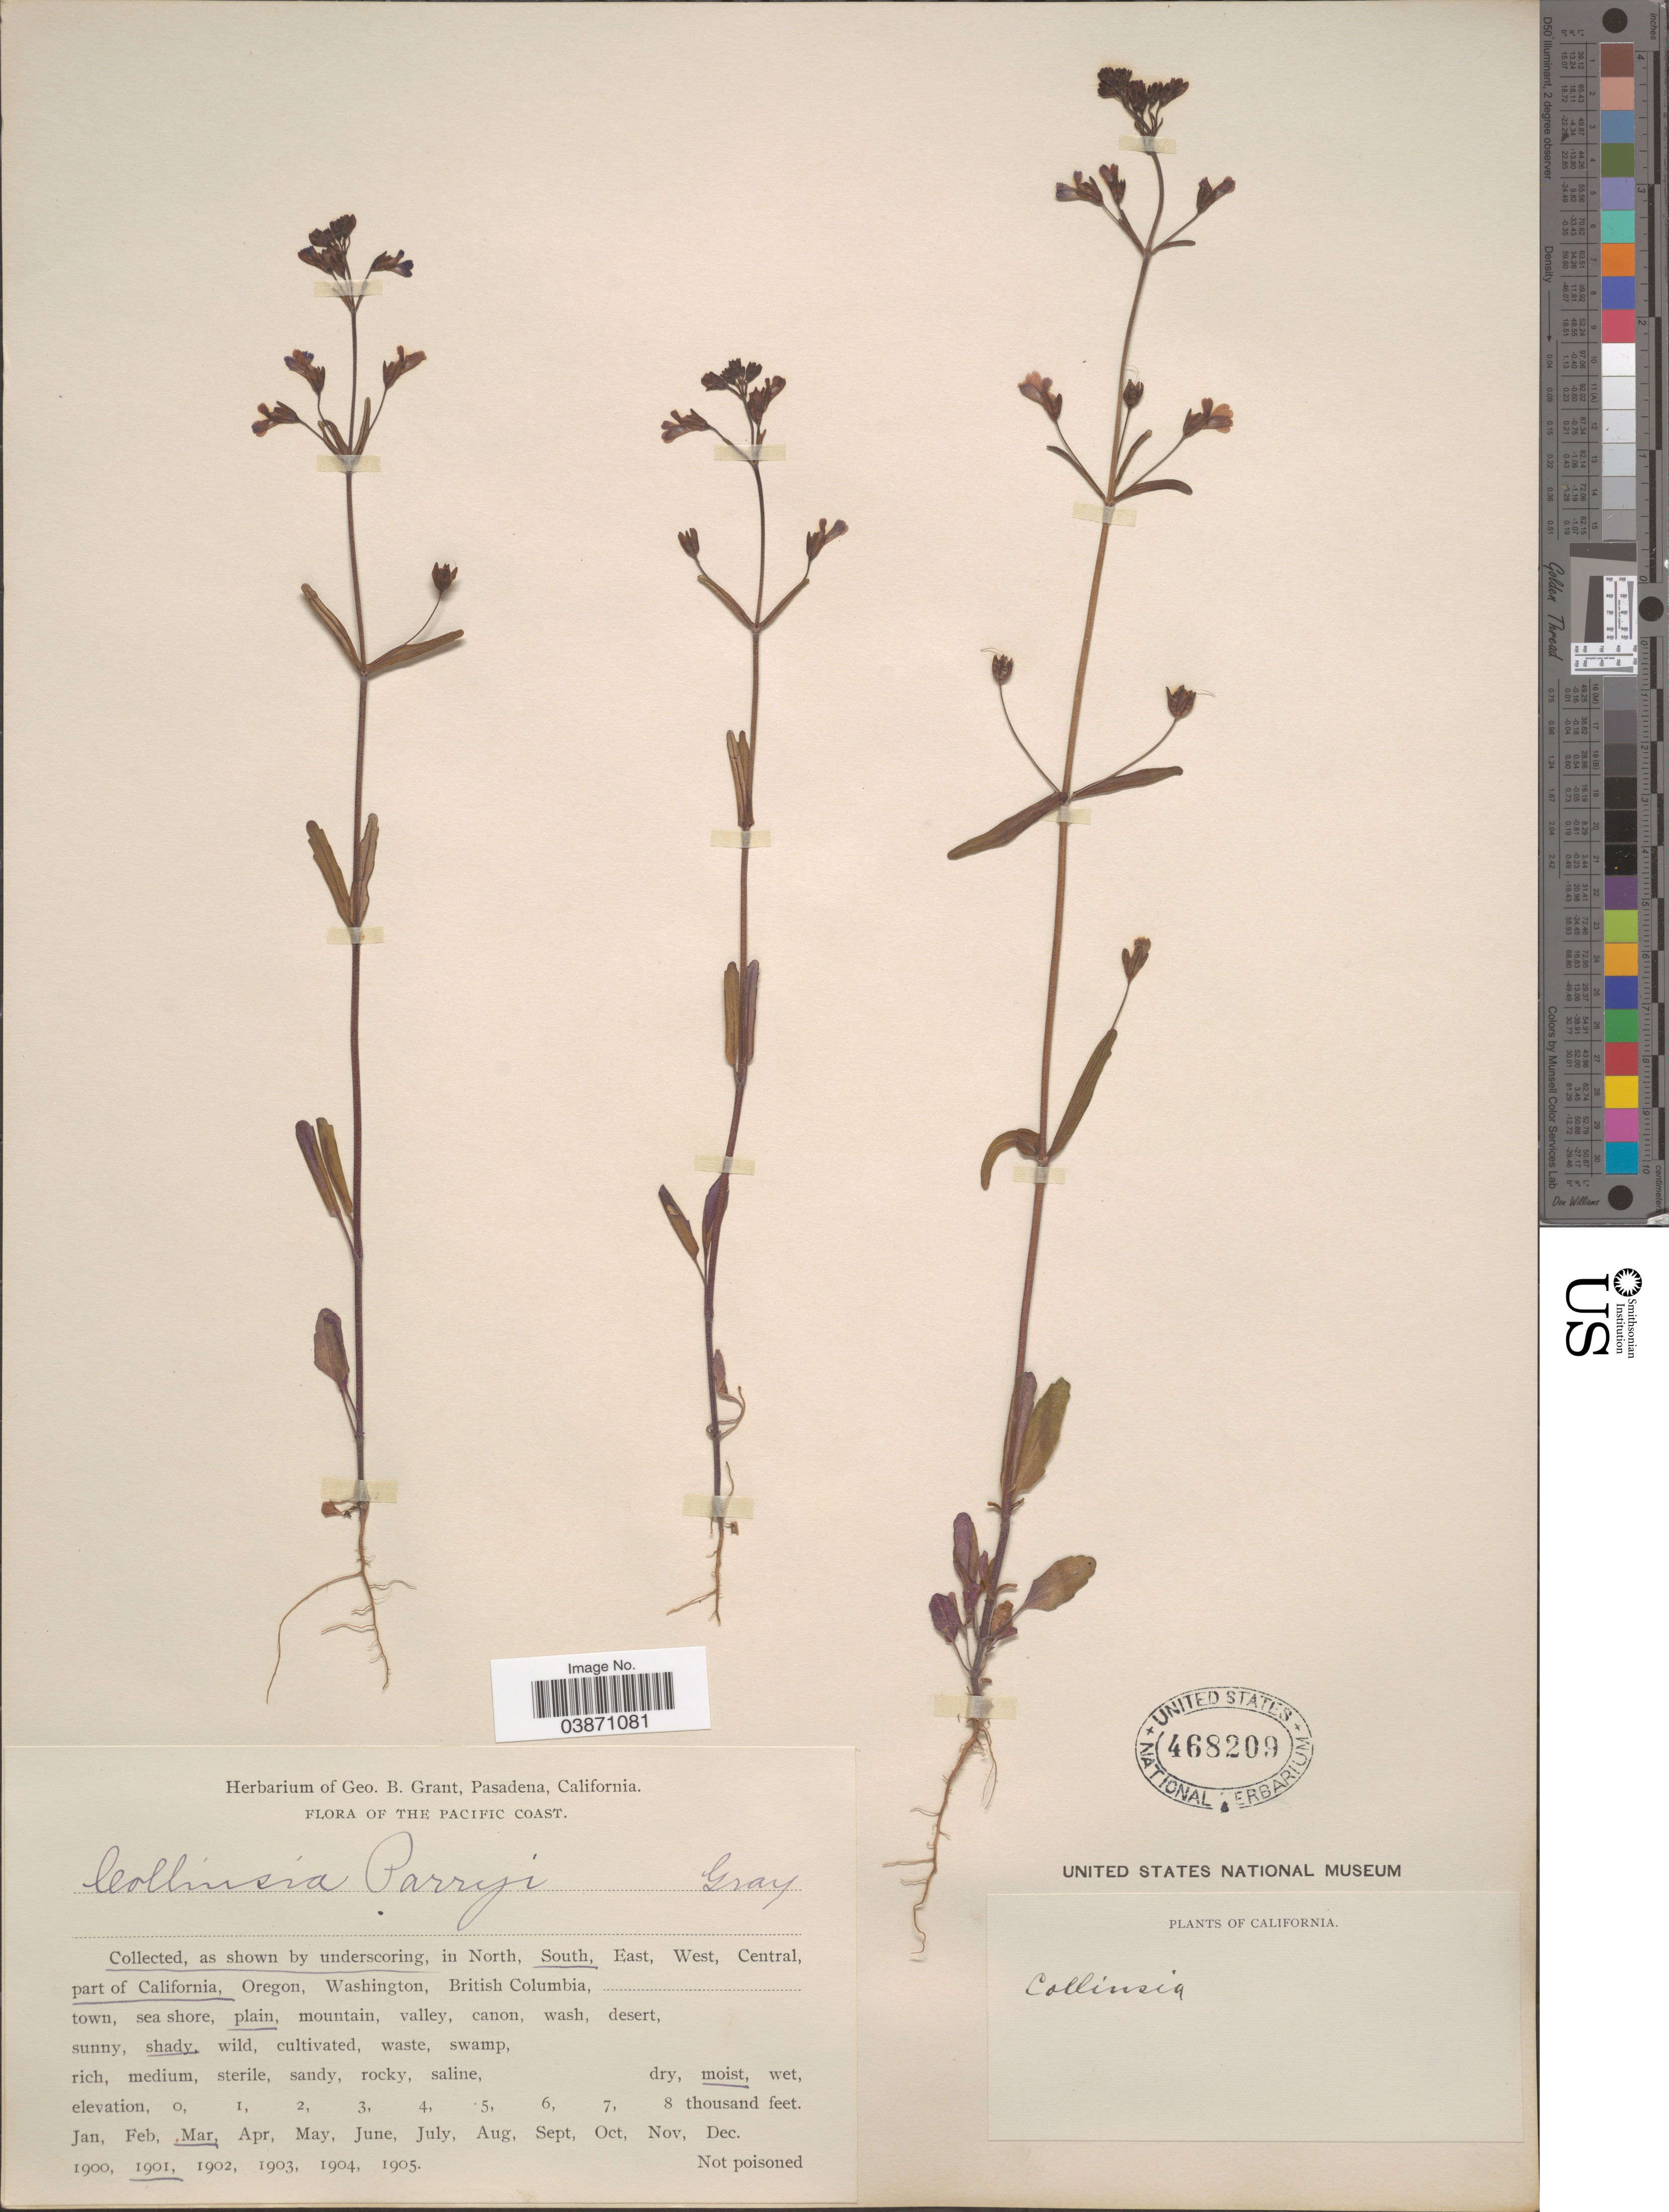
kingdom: Plantae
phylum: Tracheophyta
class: Magnoliopsida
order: Lamiales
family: Plantaginaceae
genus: Collinsia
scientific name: Collinsia parryi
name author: A. Gray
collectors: ex herb. Geo. B. Grant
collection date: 1901-03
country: United States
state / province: California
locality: South part of California. The Pacific Coast.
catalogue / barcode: US 468209